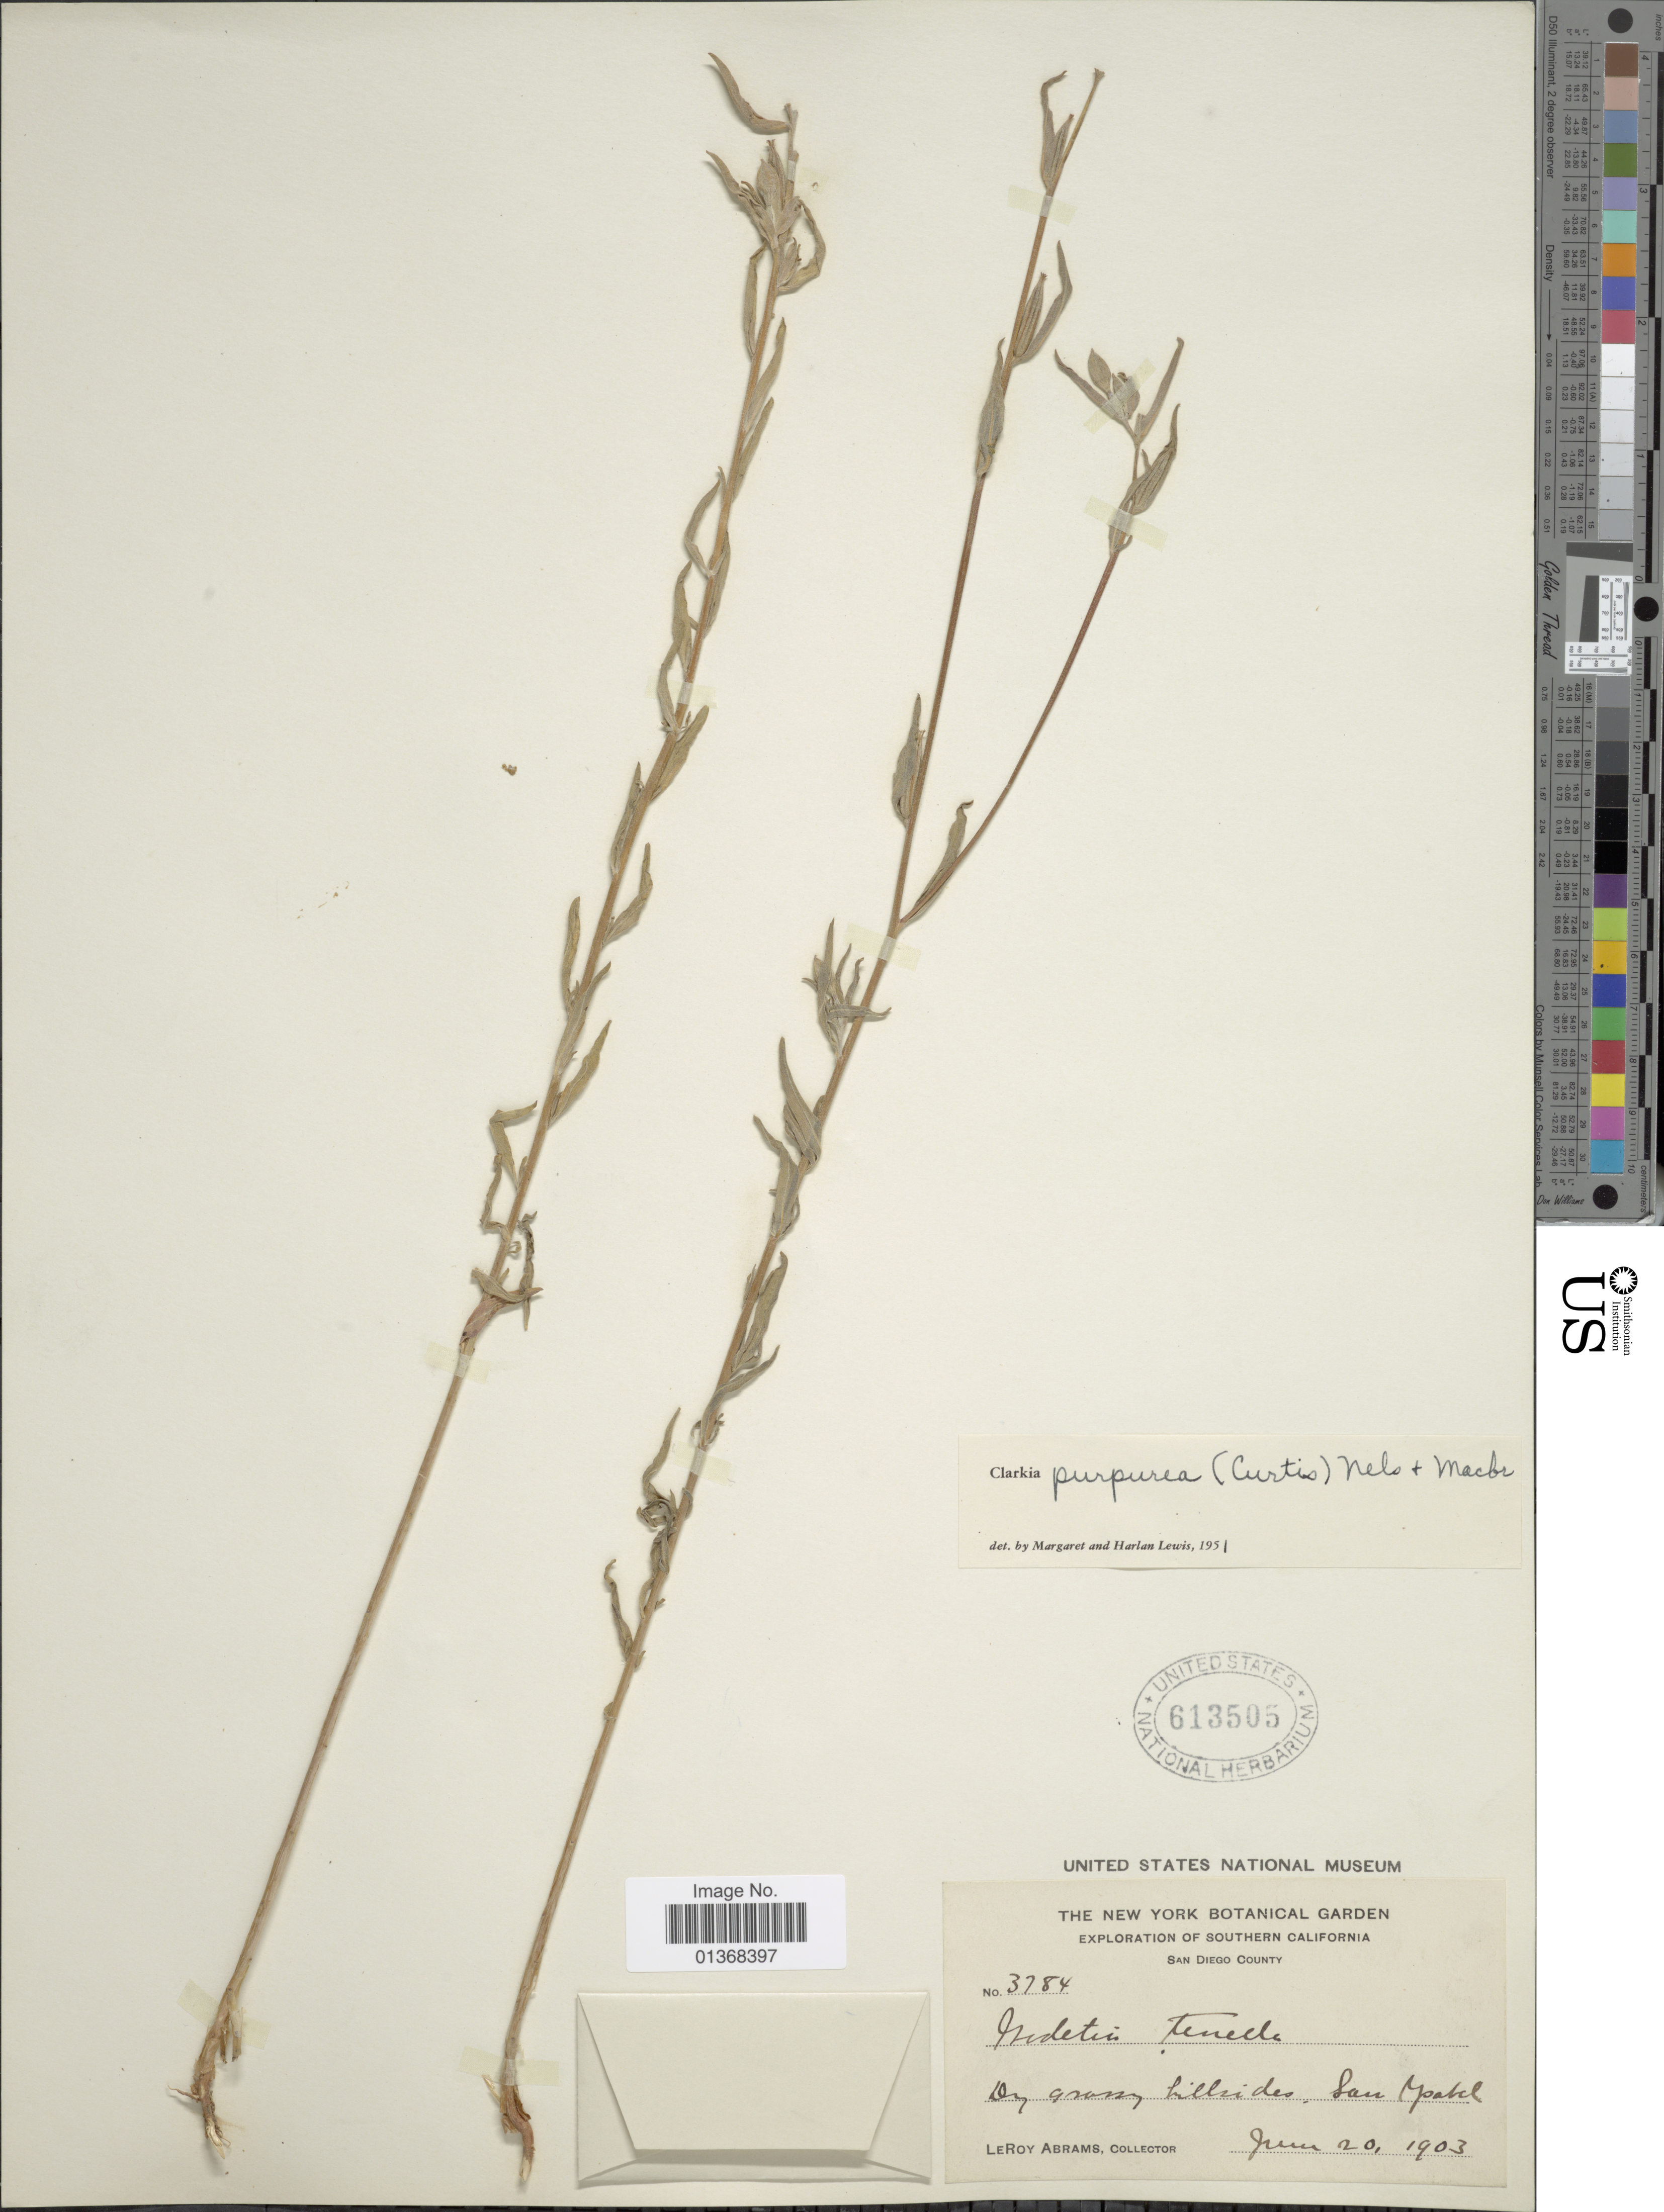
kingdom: Plantae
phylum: Tracheophyta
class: Magnoliopsida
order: Myrtales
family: Onagraceae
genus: Clarkia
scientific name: Clarkia purpurea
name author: (Curtis) A. Nelson & J.F. Macbr.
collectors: L. Abrams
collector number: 3784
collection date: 1903-06-20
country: United States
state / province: California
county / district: San Diego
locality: Southern California, San Diego County, Dry grassy hillsides, San Ysabel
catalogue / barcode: US 613505